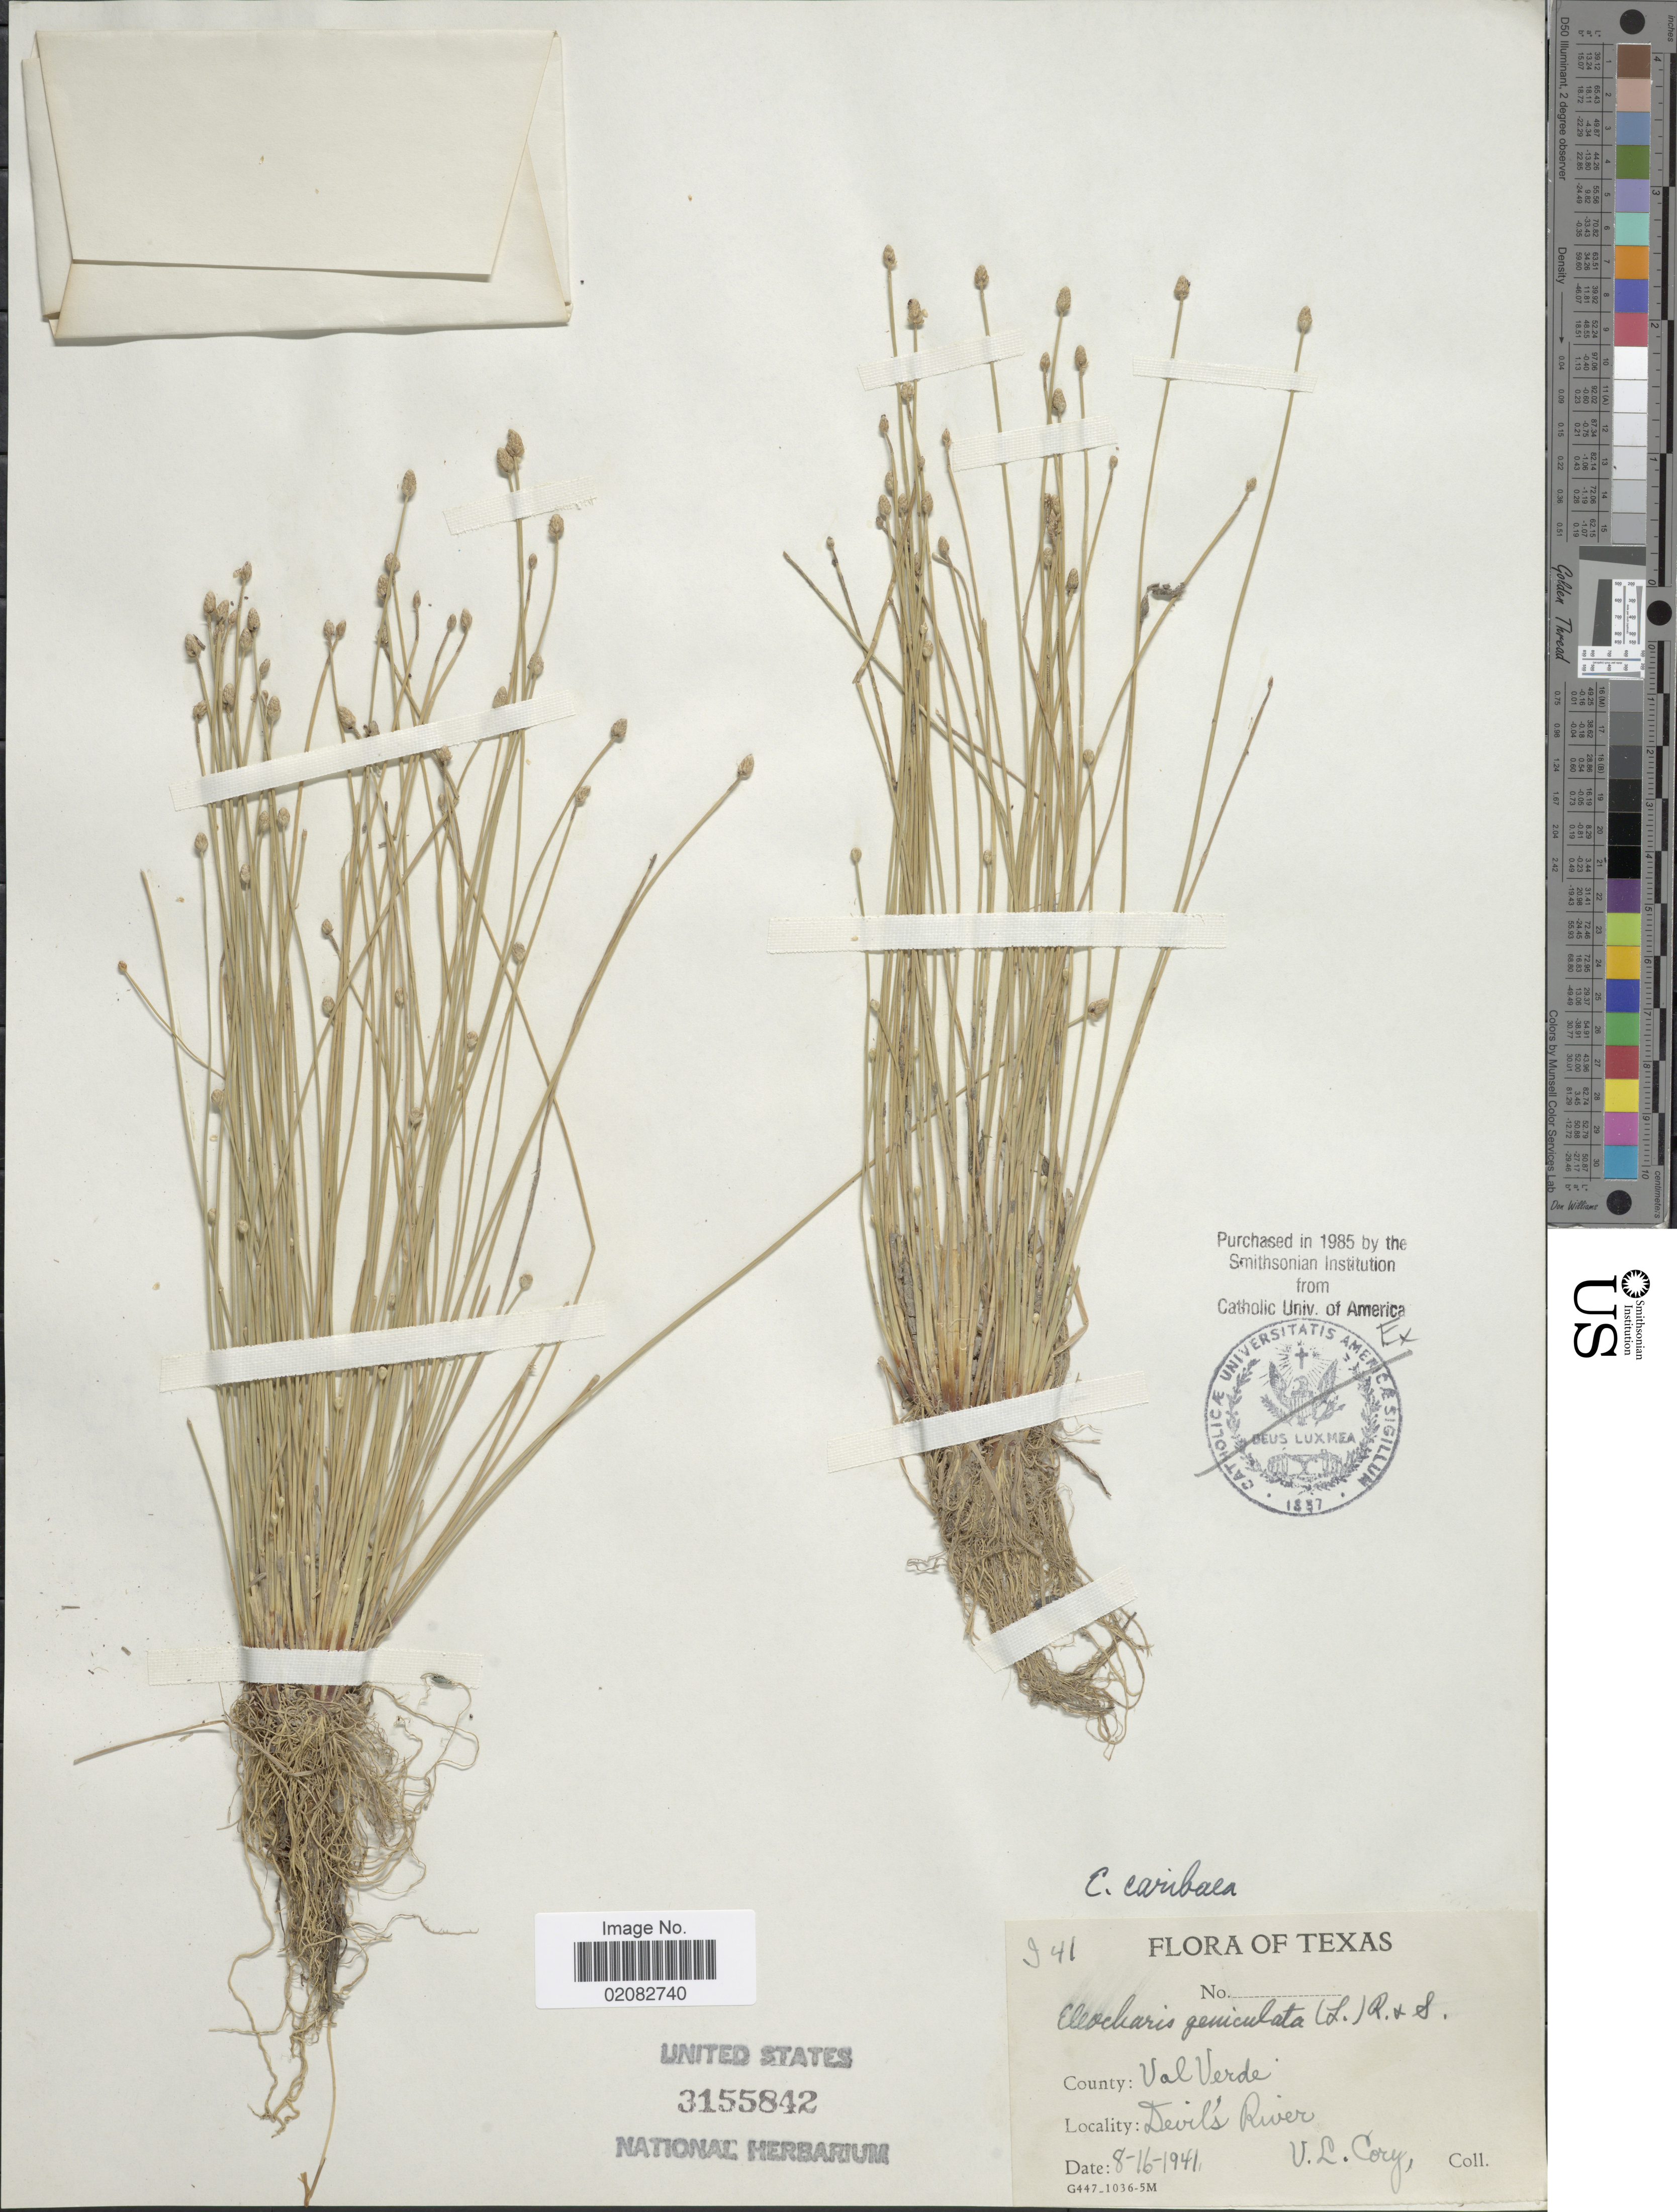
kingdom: Plantae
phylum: Tracheophyta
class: Liliopsida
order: Poales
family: Cyperaceae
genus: Eleocharis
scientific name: Eleocharis geniculata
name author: (L.) Roem. & Schult.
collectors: V. Cory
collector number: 941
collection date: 1941-08-16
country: United States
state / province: Texas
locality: County Val Verde, Devil's River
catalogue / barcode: US 3155842